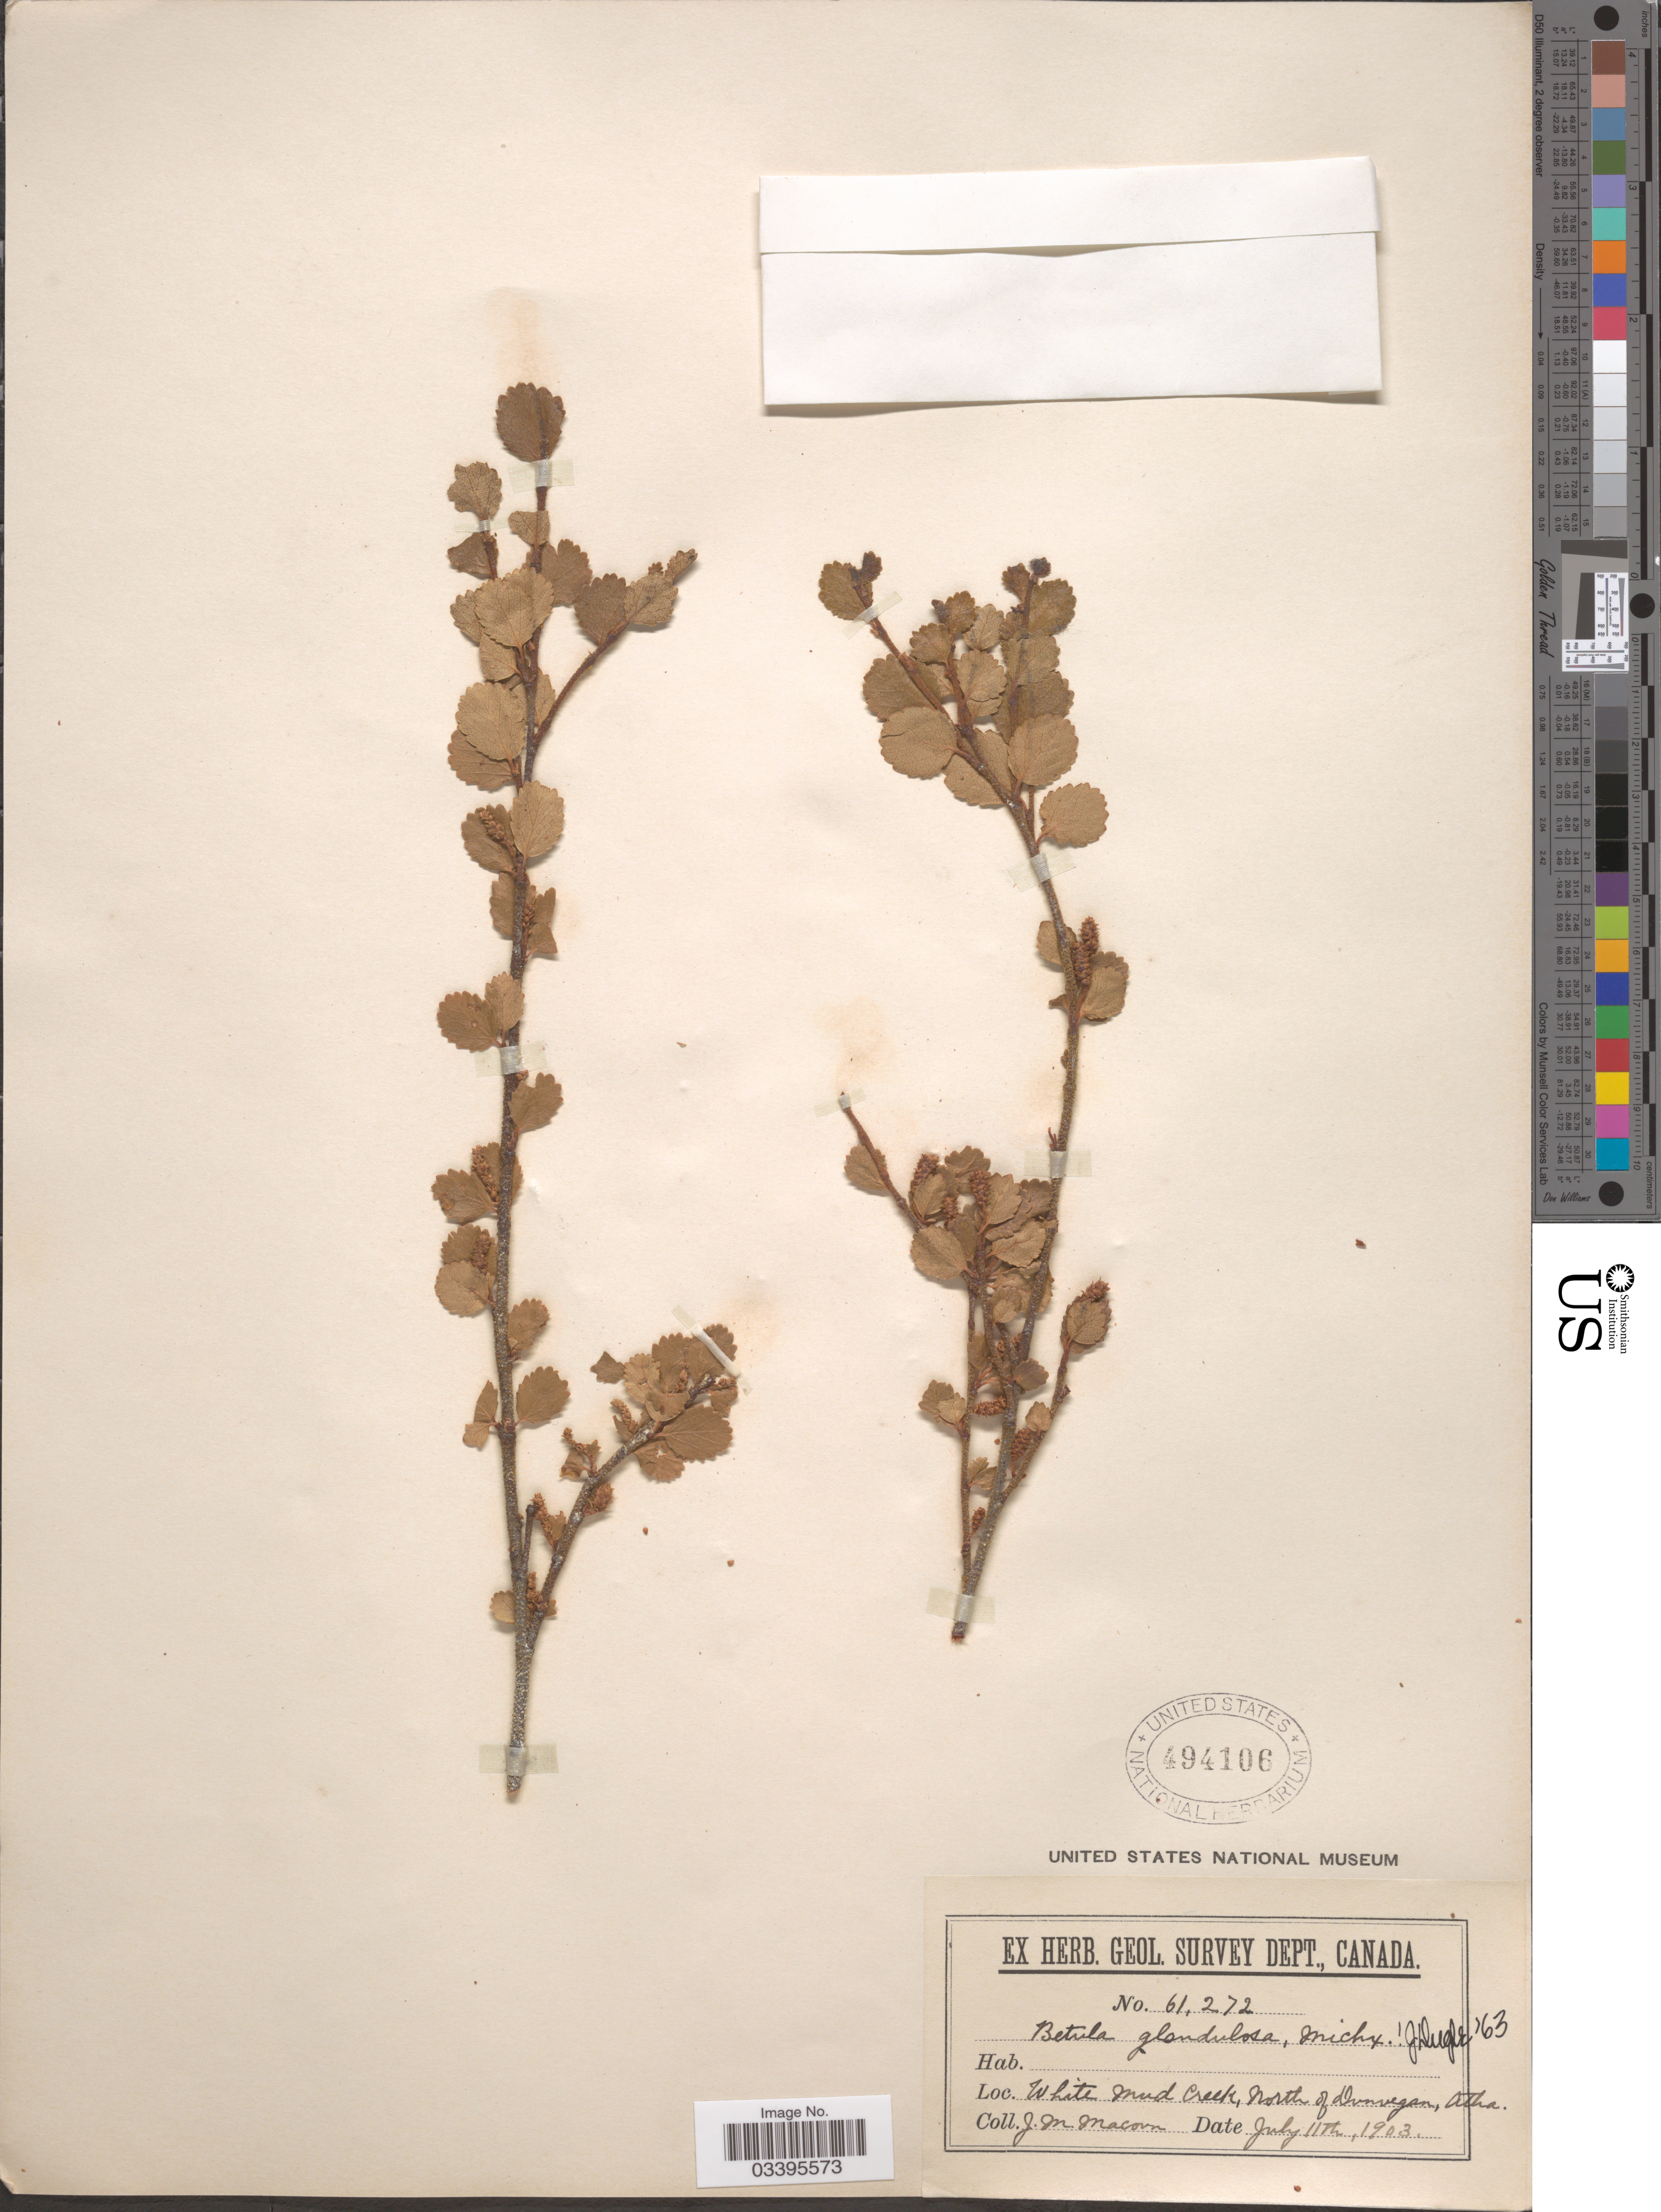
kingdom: Plantae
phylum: Tracheophyta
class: Magnoliopsida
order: Fagales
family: Betulaceae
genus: Betula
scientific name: Betula glandulosa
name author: Michx.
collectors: J. M. Macoun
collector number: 61272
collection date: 1903-07-11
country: Canada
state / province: Alberta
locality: White Mud Creek, North of Dunvegan, Atha.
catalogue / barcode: US 494106